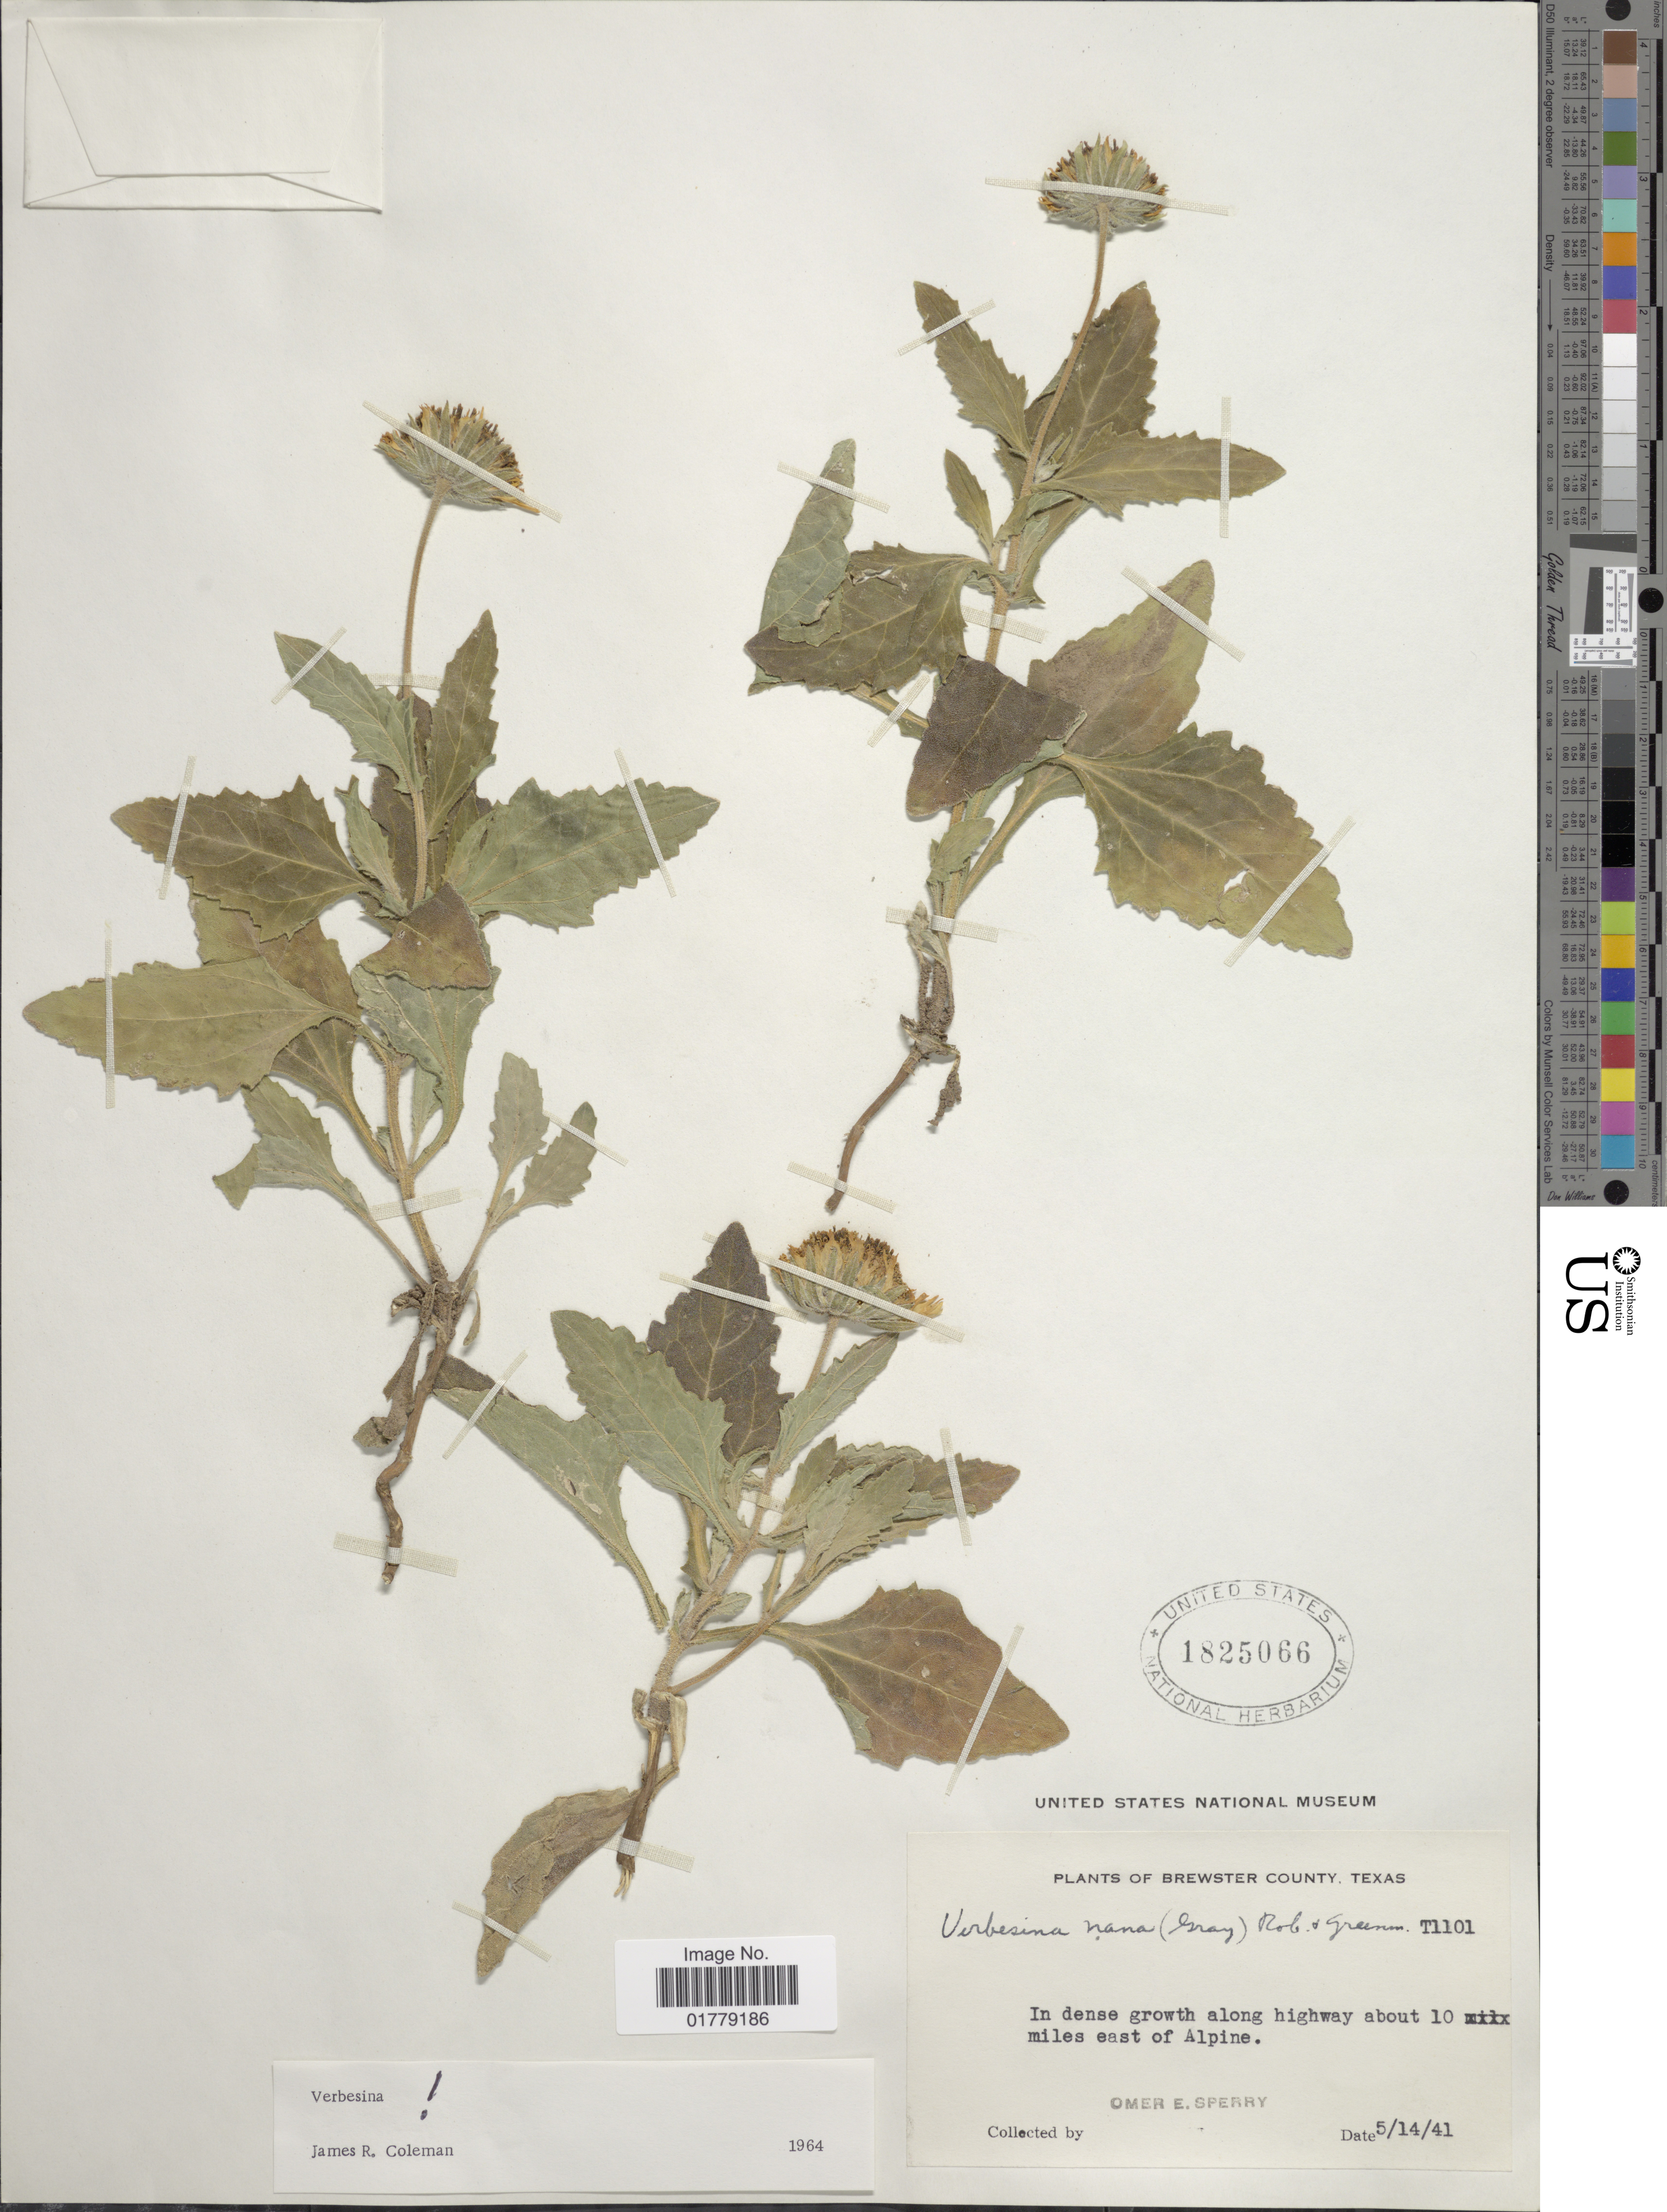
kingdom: Plantae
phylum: Tracheophyta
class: Magnoliopsida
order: Asterales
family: Asteraceae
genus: Verbesina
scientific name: Verbesina nana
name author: (A. Gray) B.L. Rob. & Greenm.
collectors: O. E. Sperry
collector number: T1101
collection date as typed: Transcribed d/m/y: 14/5/41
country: United States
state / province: Texas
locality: Brewster County, Texas. In dense growth along highway about 10 miles east of Alpine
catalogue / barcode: US 1825066